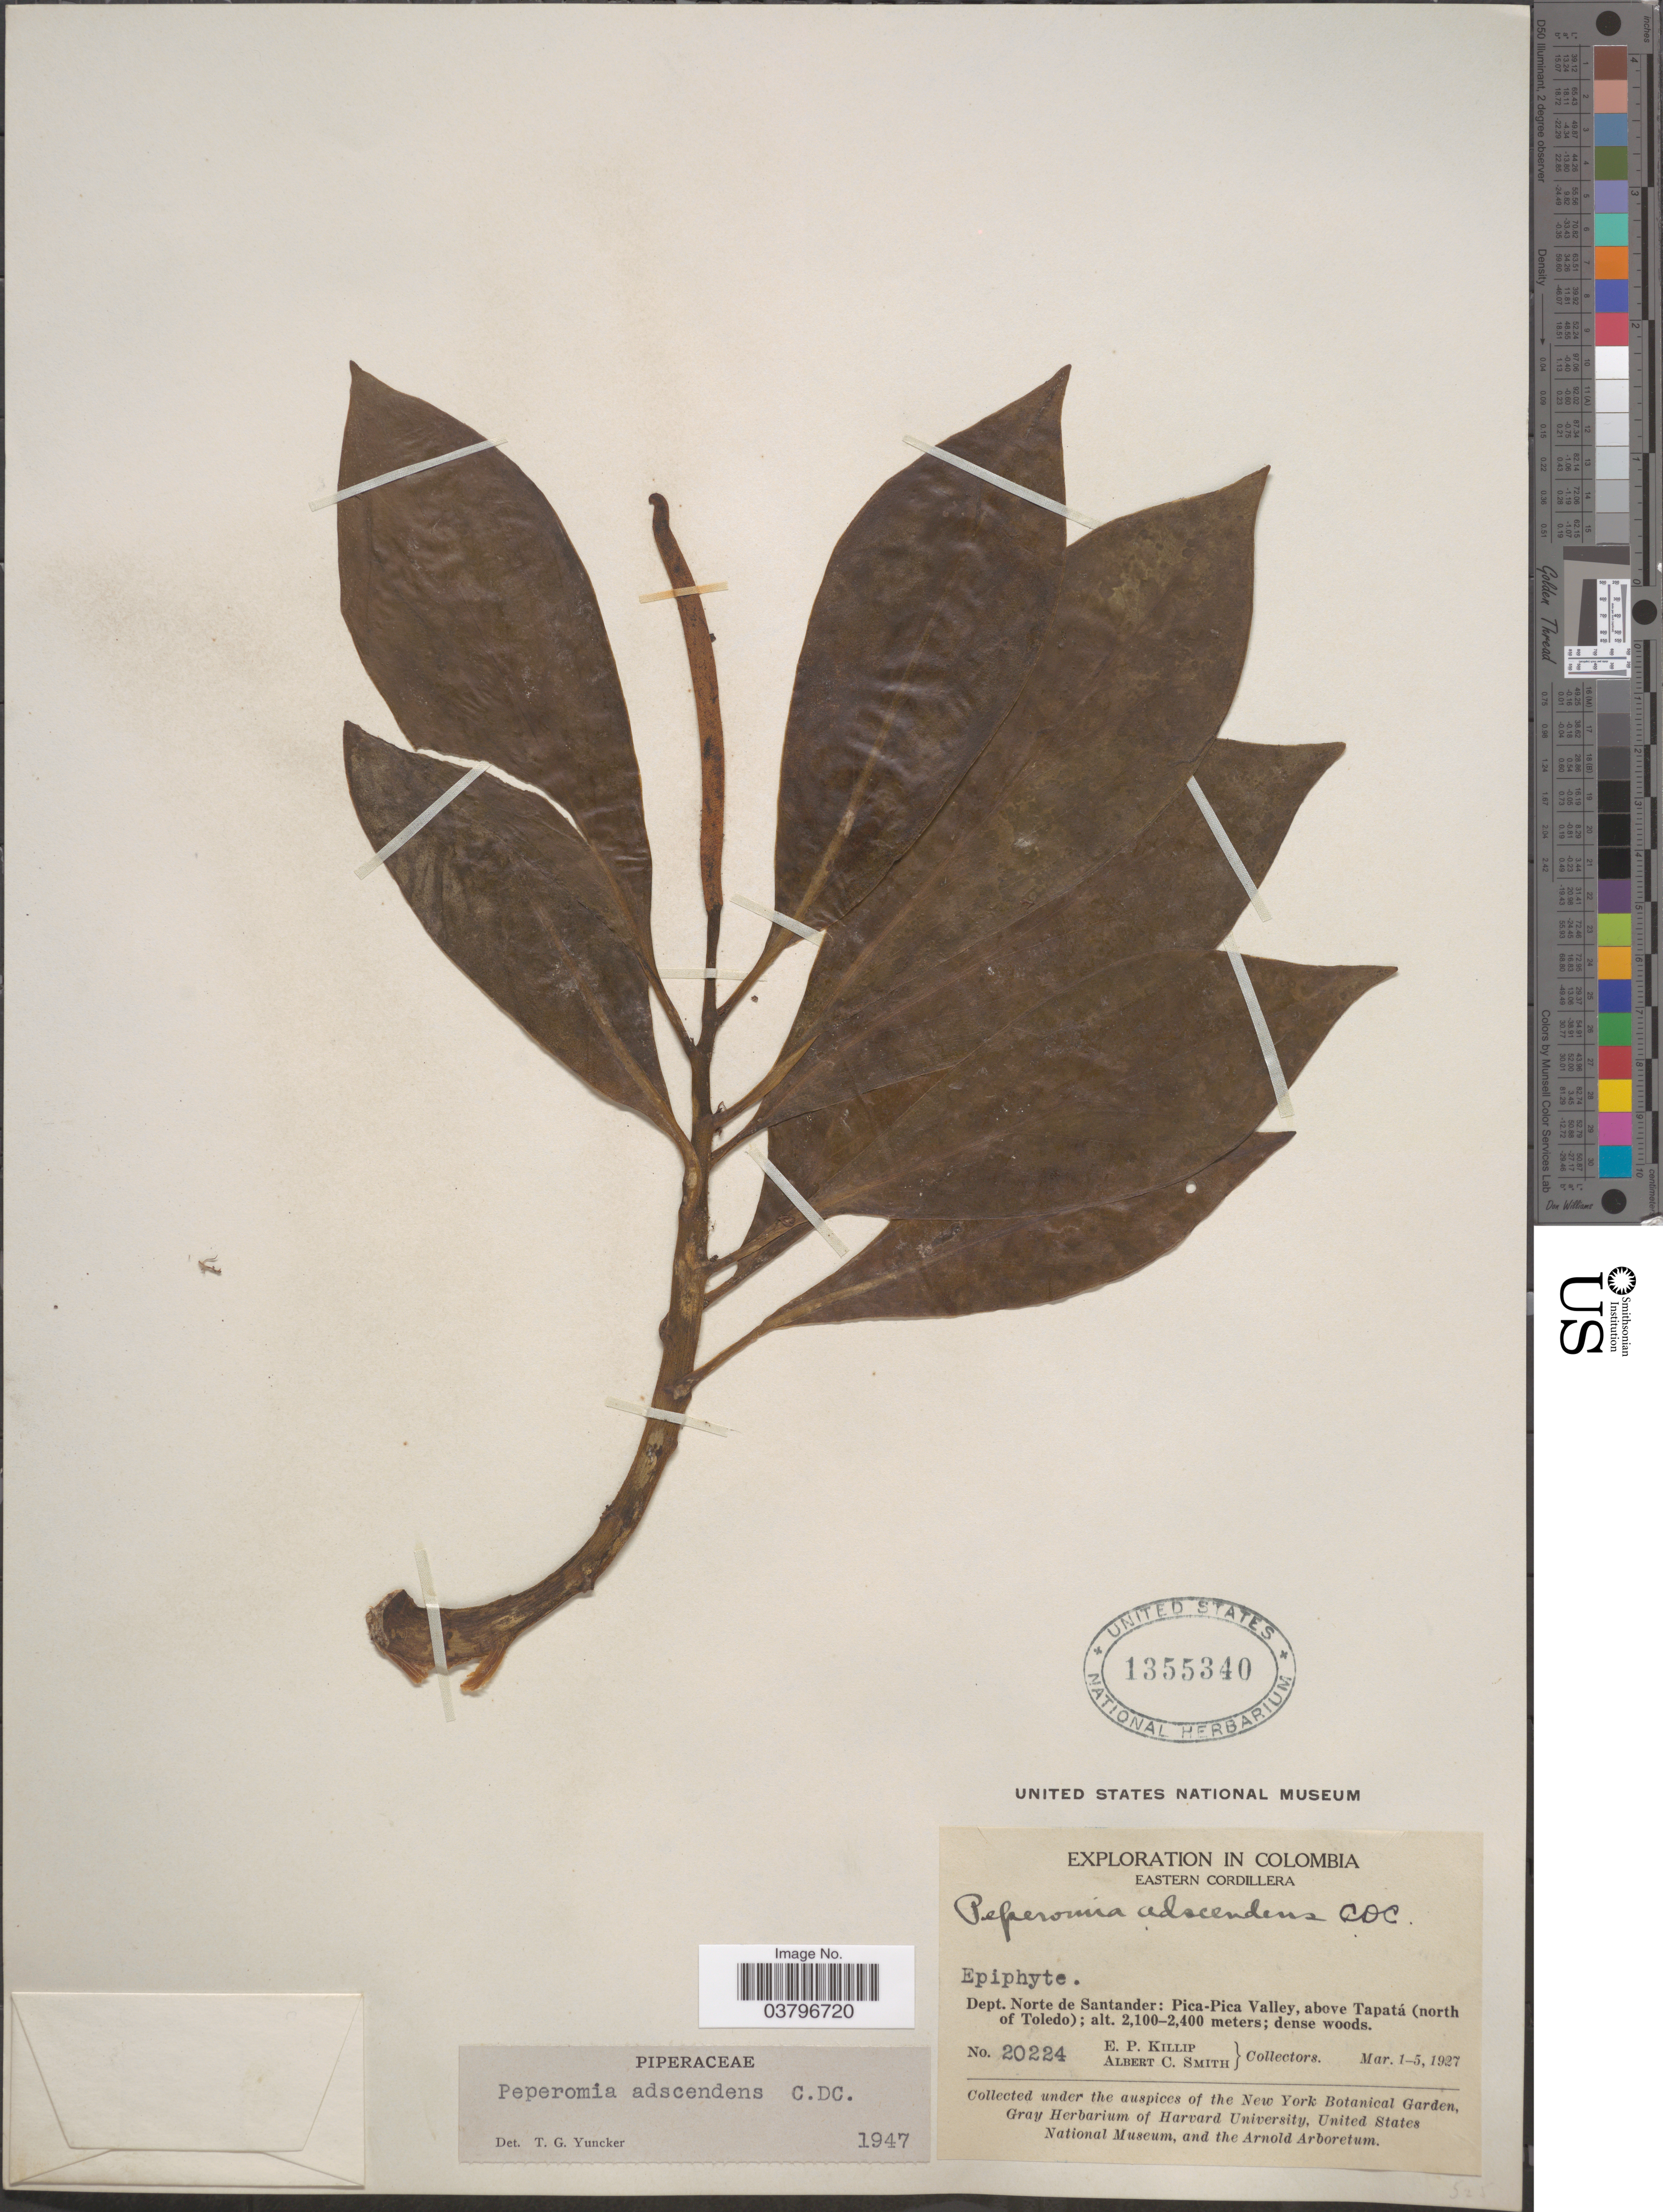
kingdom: Plantae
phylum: Tracheophyta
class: Magnoliopsida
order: Piperales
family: Piperaceae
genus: Peperomia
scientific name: Peperomia adscendens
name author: C. DC.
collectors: E. P. Killip & A. C. Smith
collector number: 20224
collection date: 1927-03-01/1927-03-05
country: Colombia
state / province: Norte de Santander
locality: Eastern Cordillera. Dept. Norte de Santander: Pica-Pica Valley, above Tapatá (north of Toledo).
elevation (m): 2100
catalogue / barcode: US 1355340